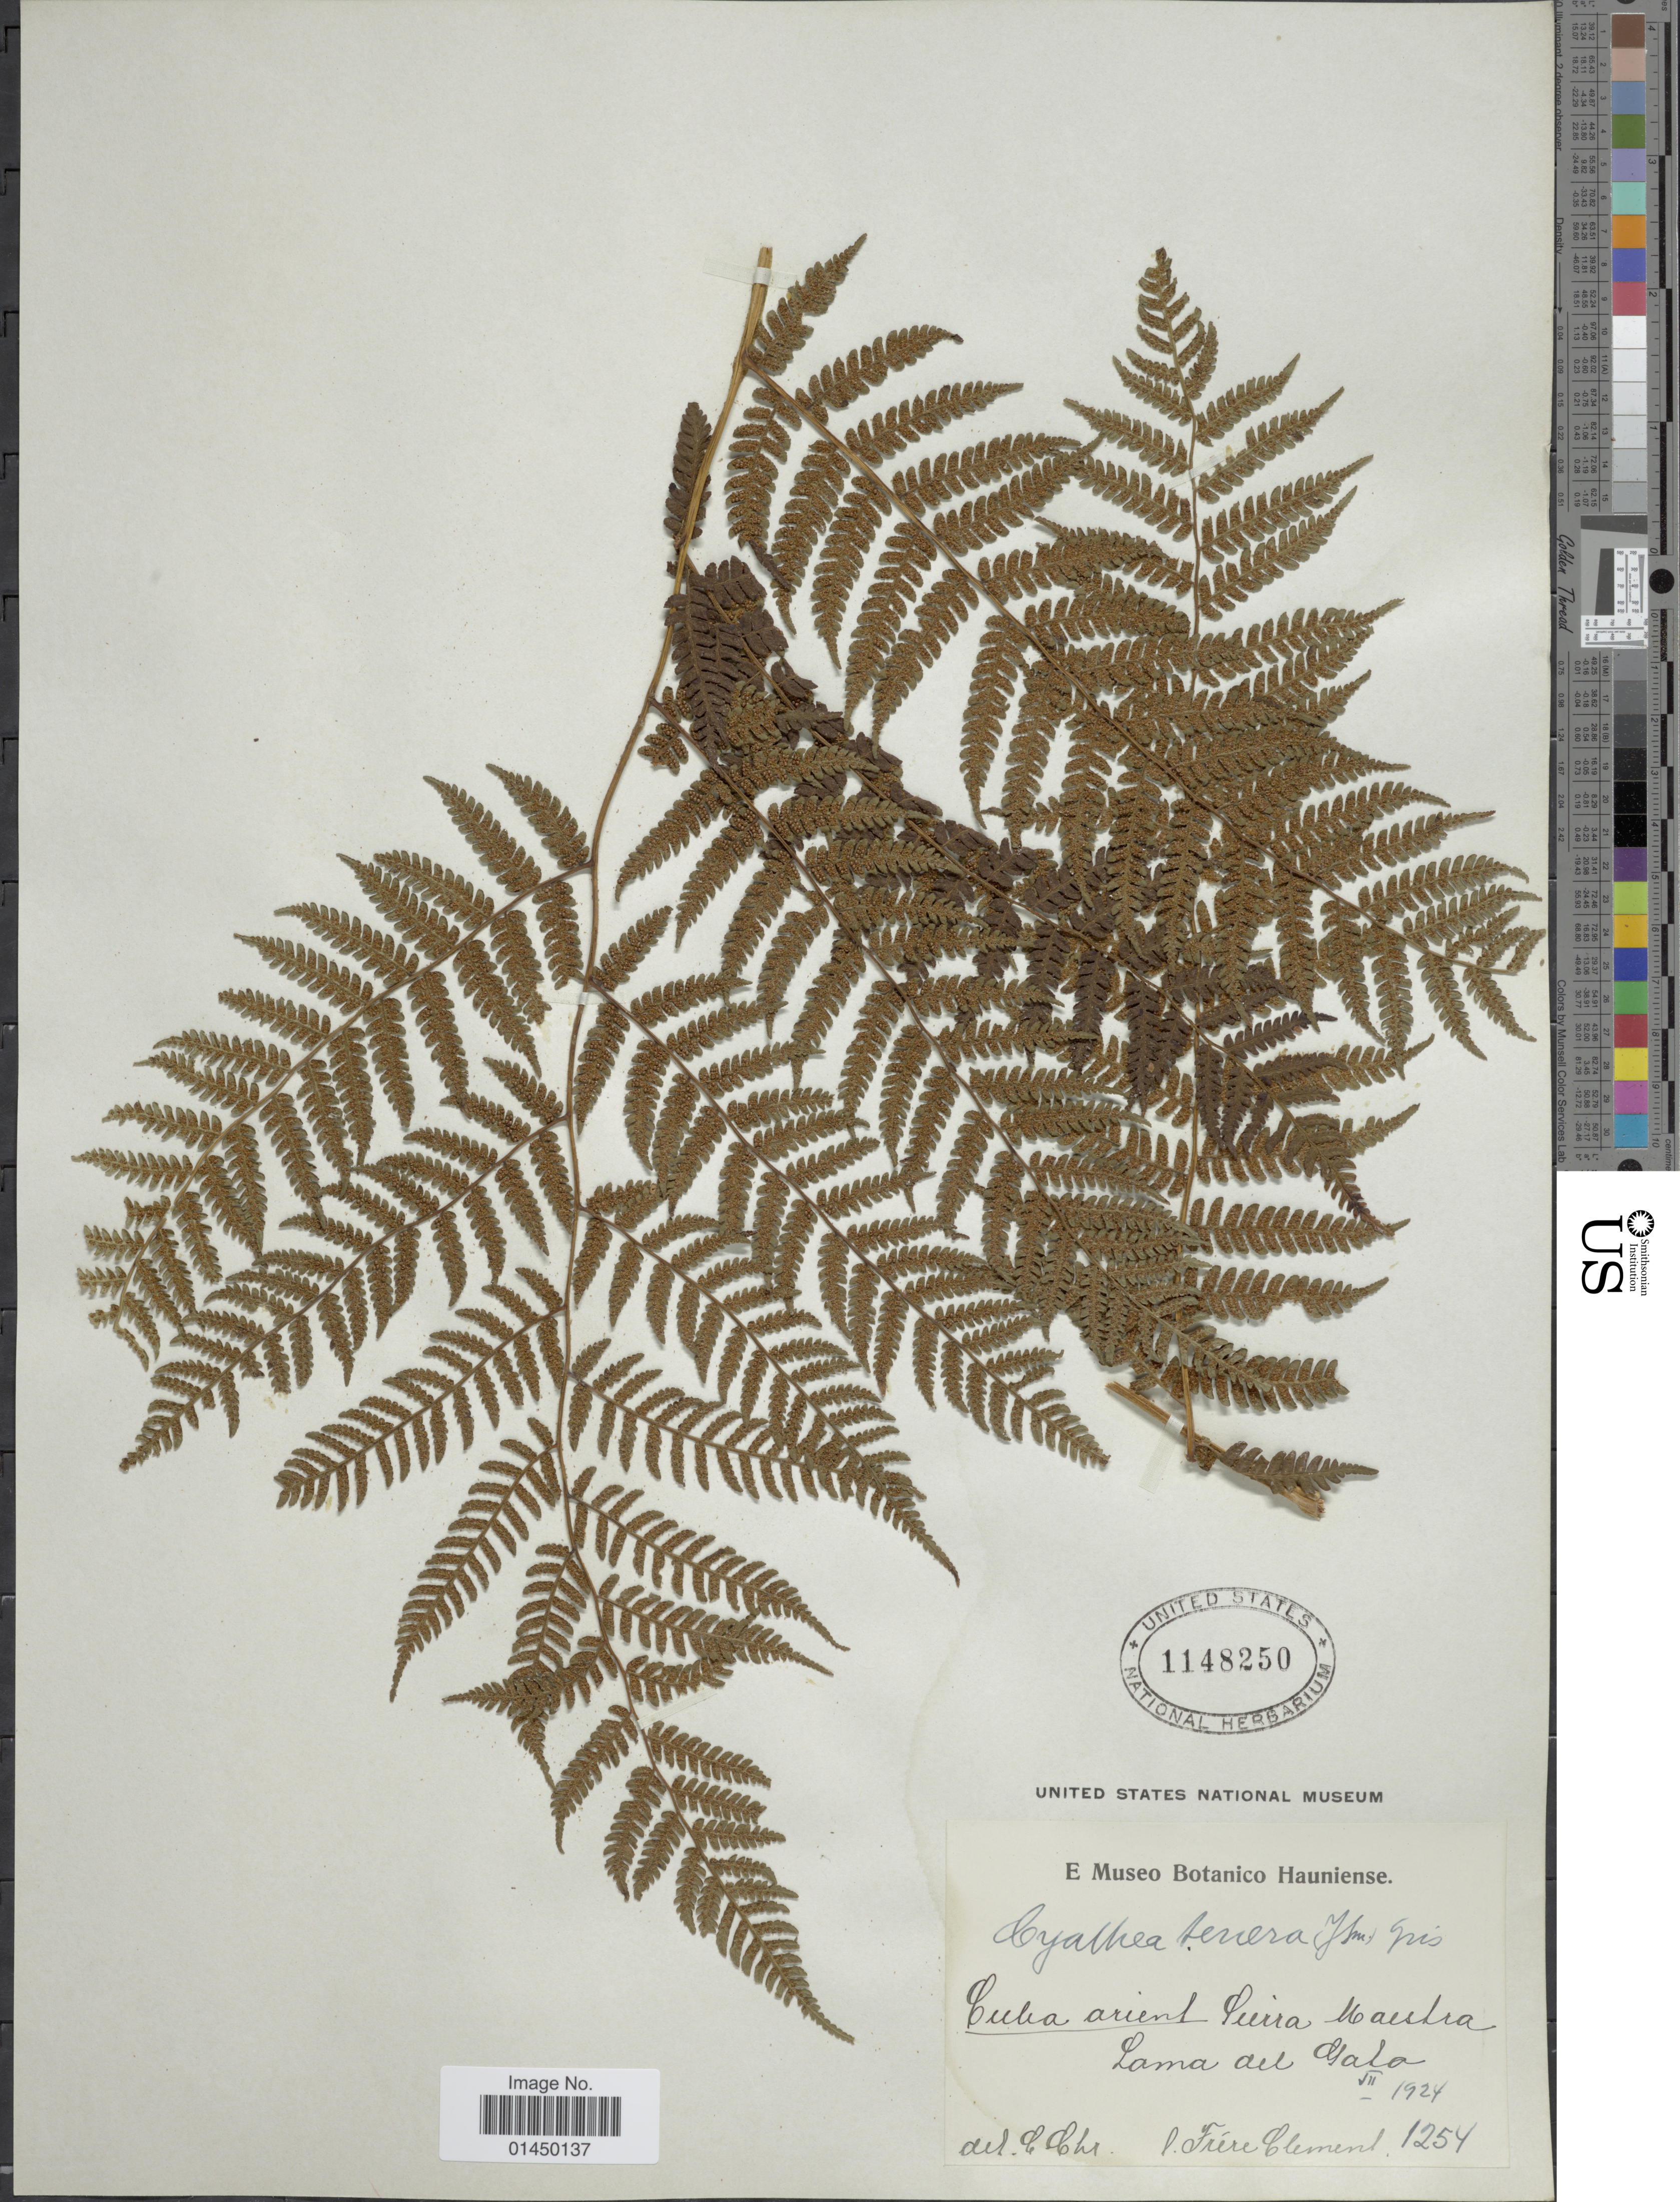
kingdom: Plantae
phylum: Tracheophyta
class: Polypodiopsida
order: Cyatheales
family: Cyatheaceae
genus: Cyathea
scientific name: Cyathea furfuracea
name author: Christ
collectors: B. Clement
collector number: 1254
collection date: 1924-07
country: Cuba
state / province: Oriente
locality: Cuba Oriente, Sierra Maestra, Loma del Gato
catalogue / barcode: US 1148250